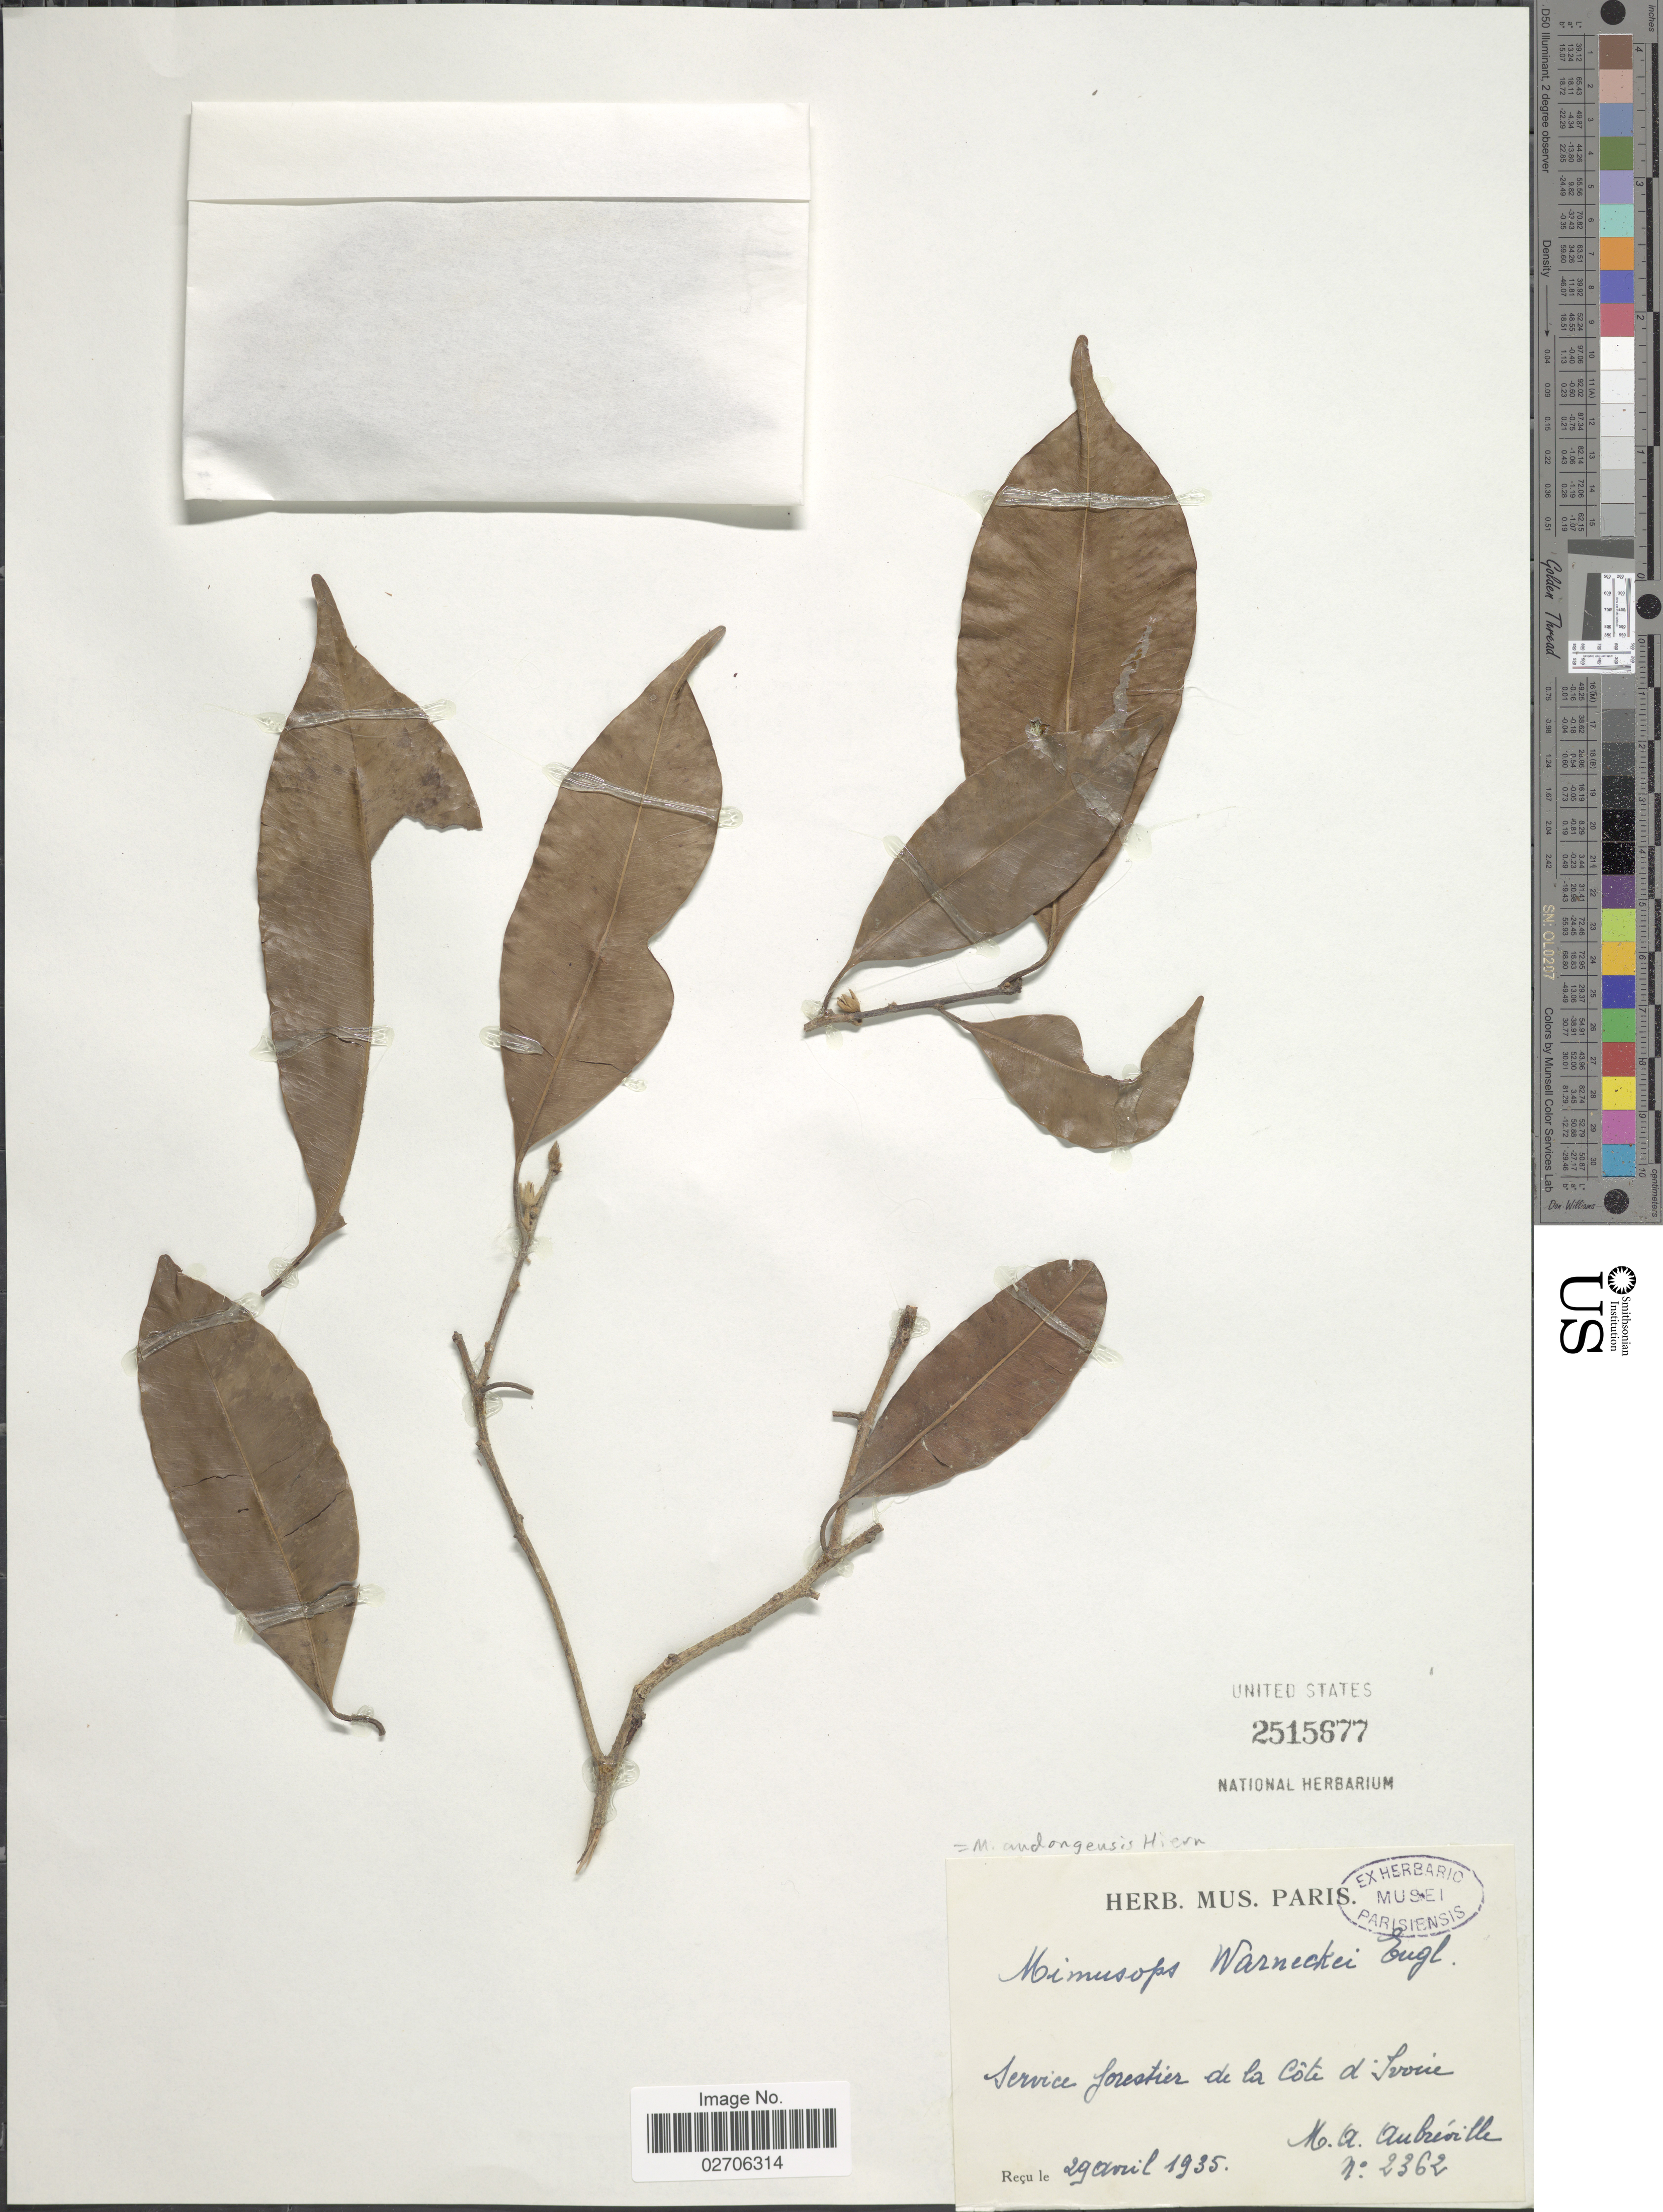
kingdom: Plantae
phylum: Tracheophyta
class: Magnoliopsida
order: Ericales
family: Sapotaceae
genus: Mimusops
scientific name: Mimusops andongensis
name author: Hiern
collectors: A. Aubréville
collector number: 2362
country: Ivory Coast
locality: Service forestier de la Cote d'Ivorie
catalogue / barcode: US 2515677